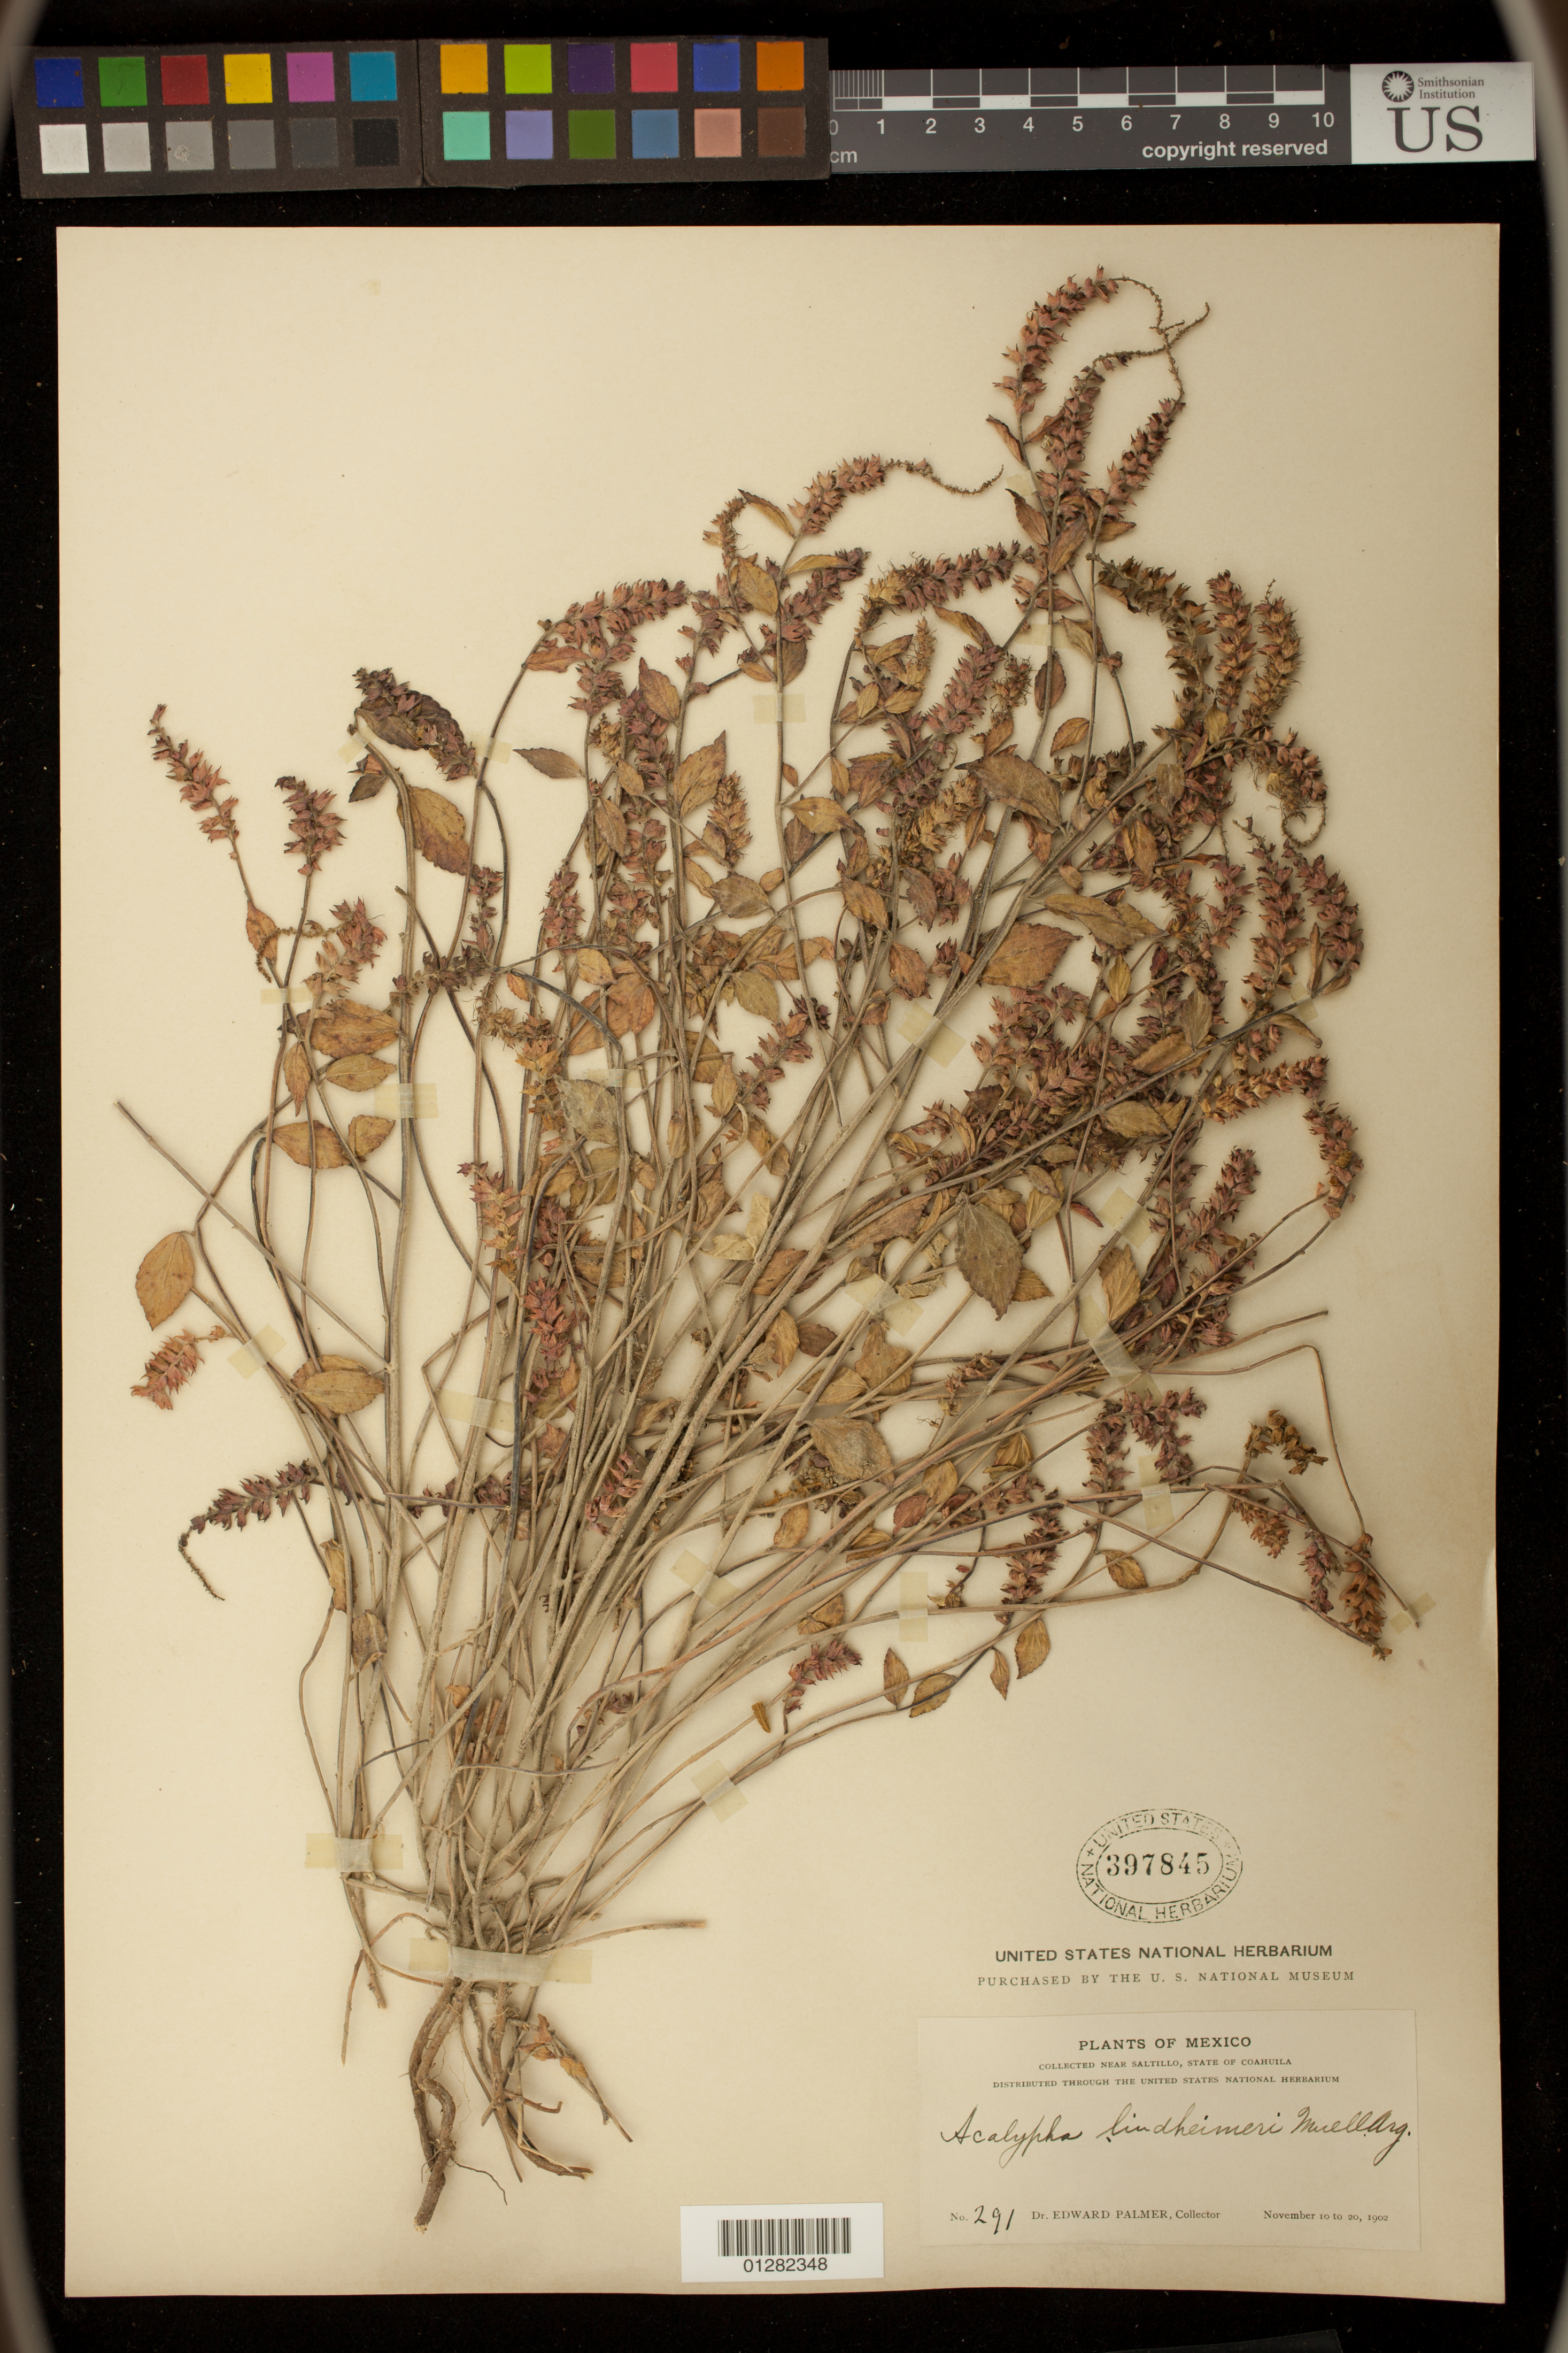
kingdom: Plantae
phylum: Tracheophyta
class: Magnoliopsida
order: Malpighiales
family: Euphorbiaceae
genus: Acalypha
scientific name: Acalypha phleoides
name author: Cav.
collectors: C. C. Deam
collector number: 291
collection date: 1902-11-10/1902-11-20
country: Mexico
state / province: Coahuila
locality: Near Saltillo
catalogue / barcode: US 397845